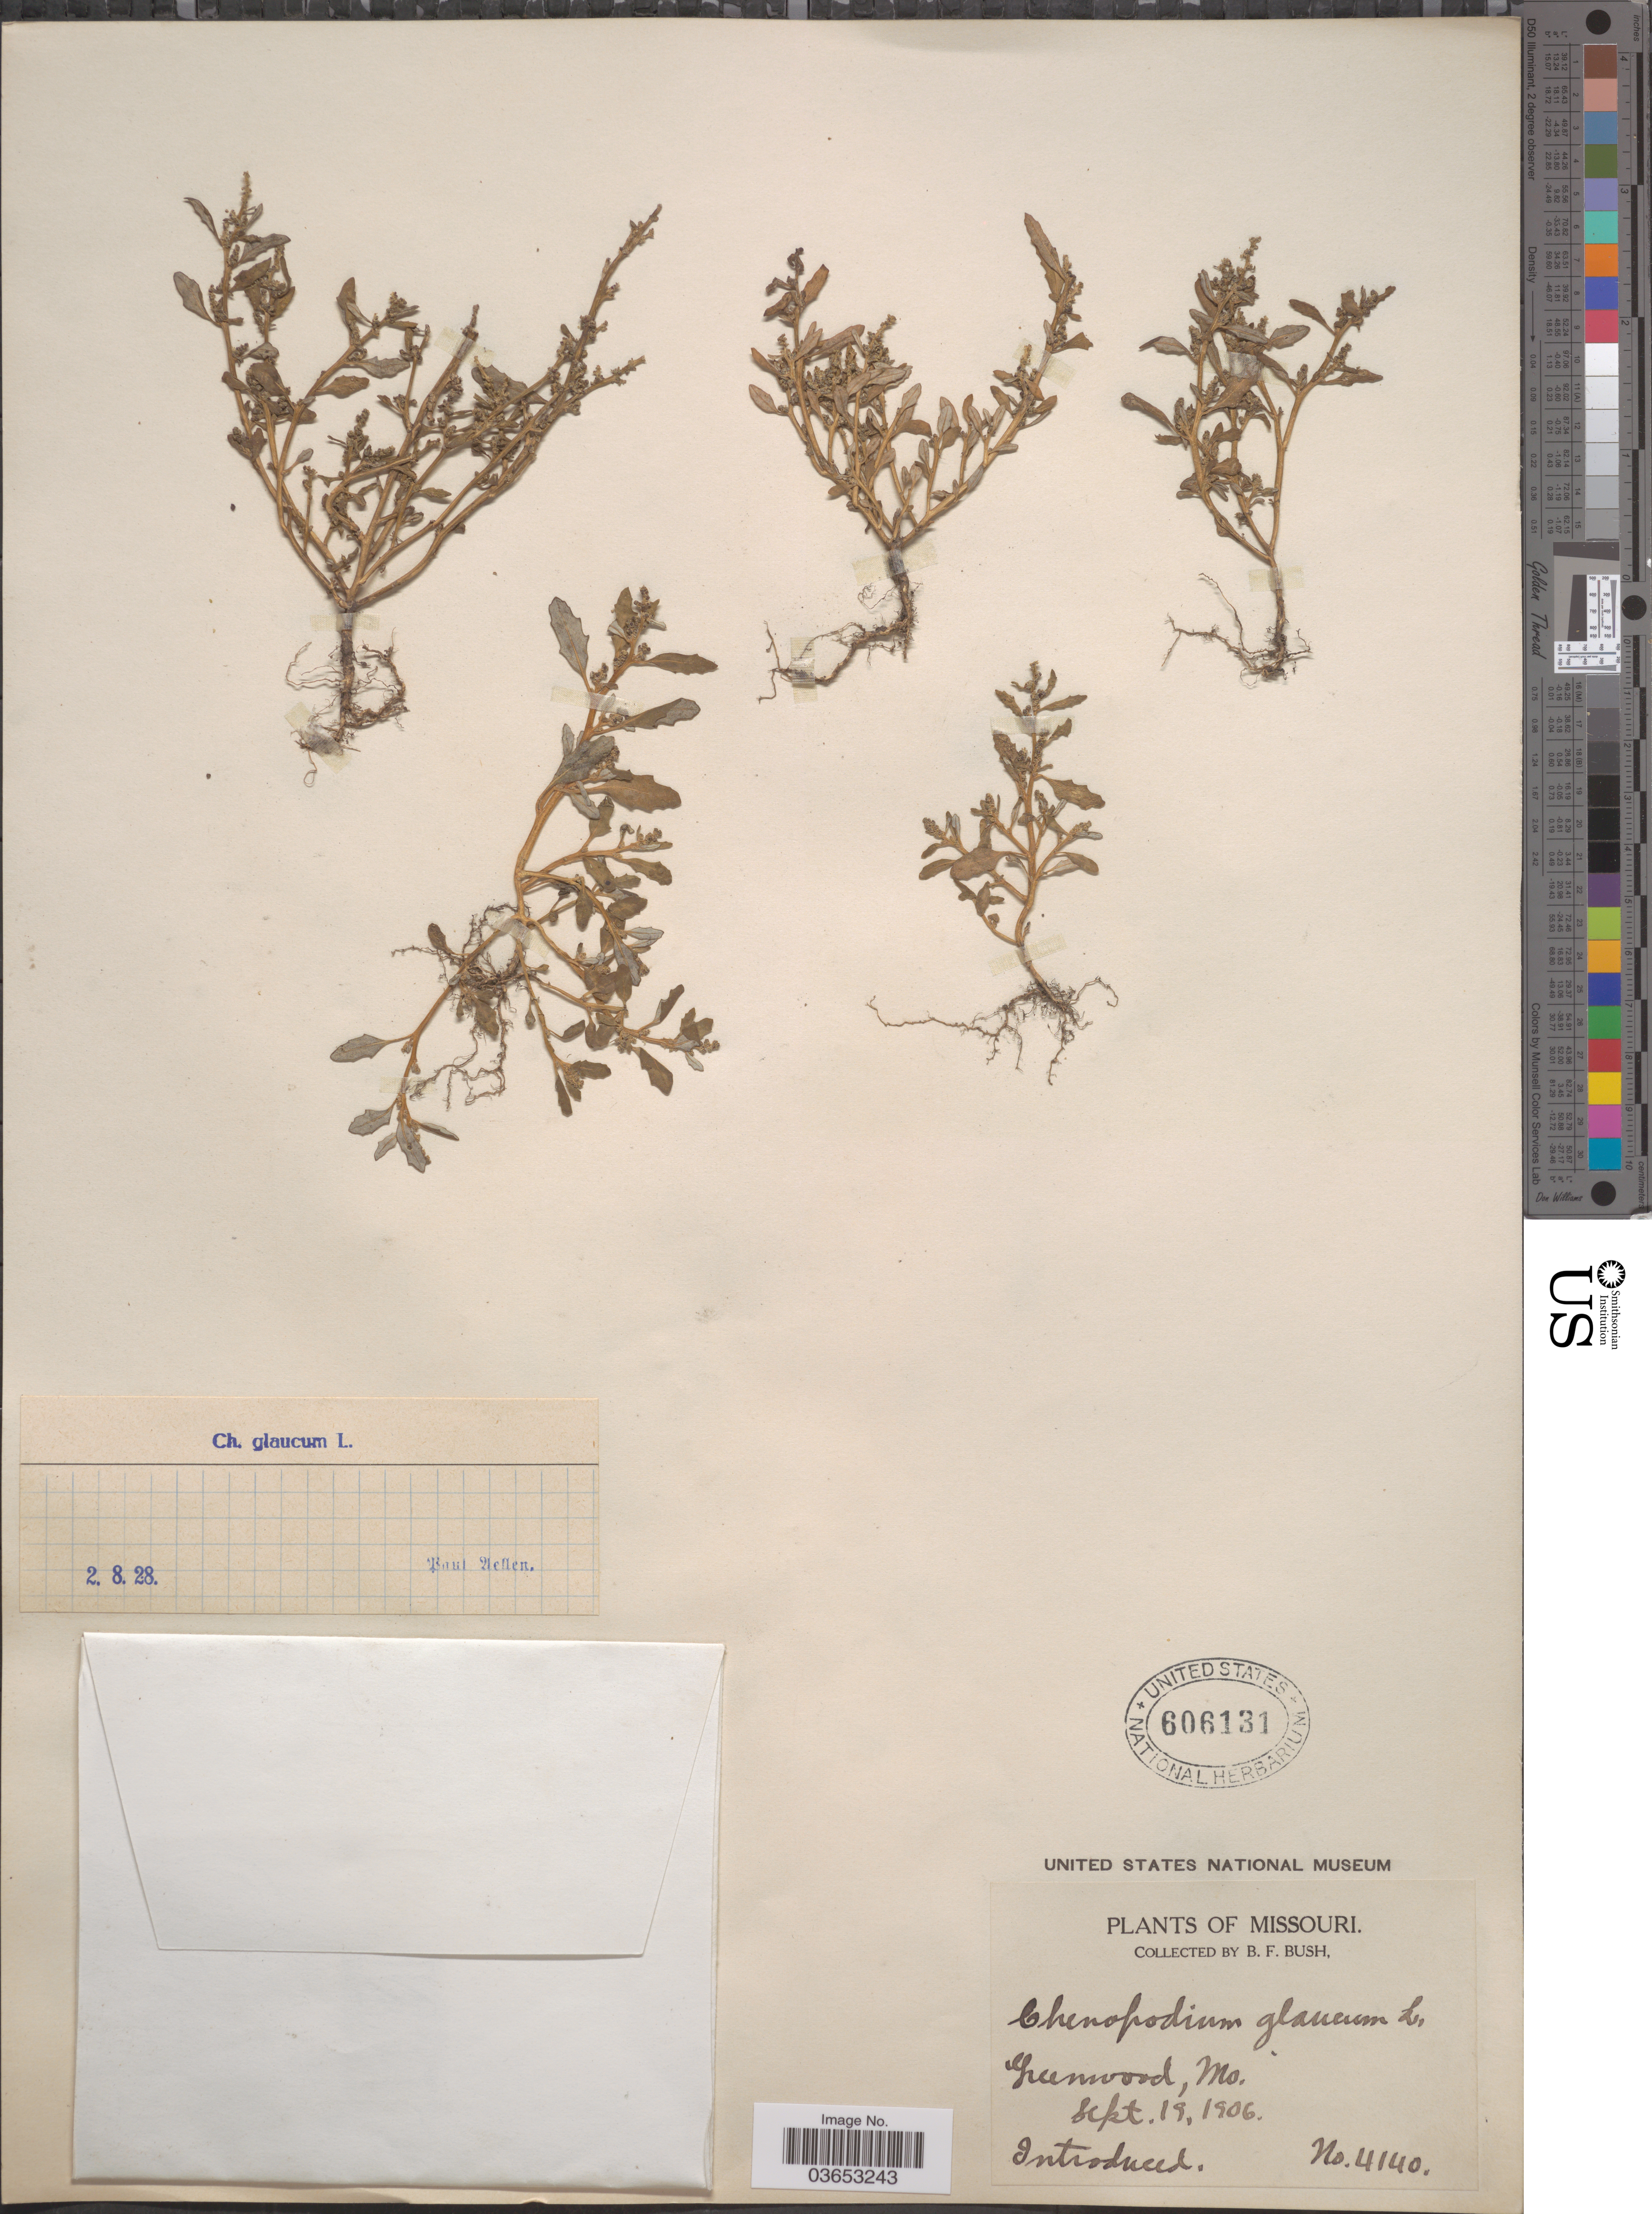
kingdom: Plantae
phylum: Tracheophyta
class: Magnoliopsida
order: Caryophyllales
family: Amaranthaceae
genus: Chenopodium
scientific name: Chenopodium glaucum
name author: L.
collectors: B. F. Bush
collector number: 4140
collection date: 1906-09-19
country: United States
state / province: Missouri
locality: Greenwood.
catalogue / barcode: US 606131